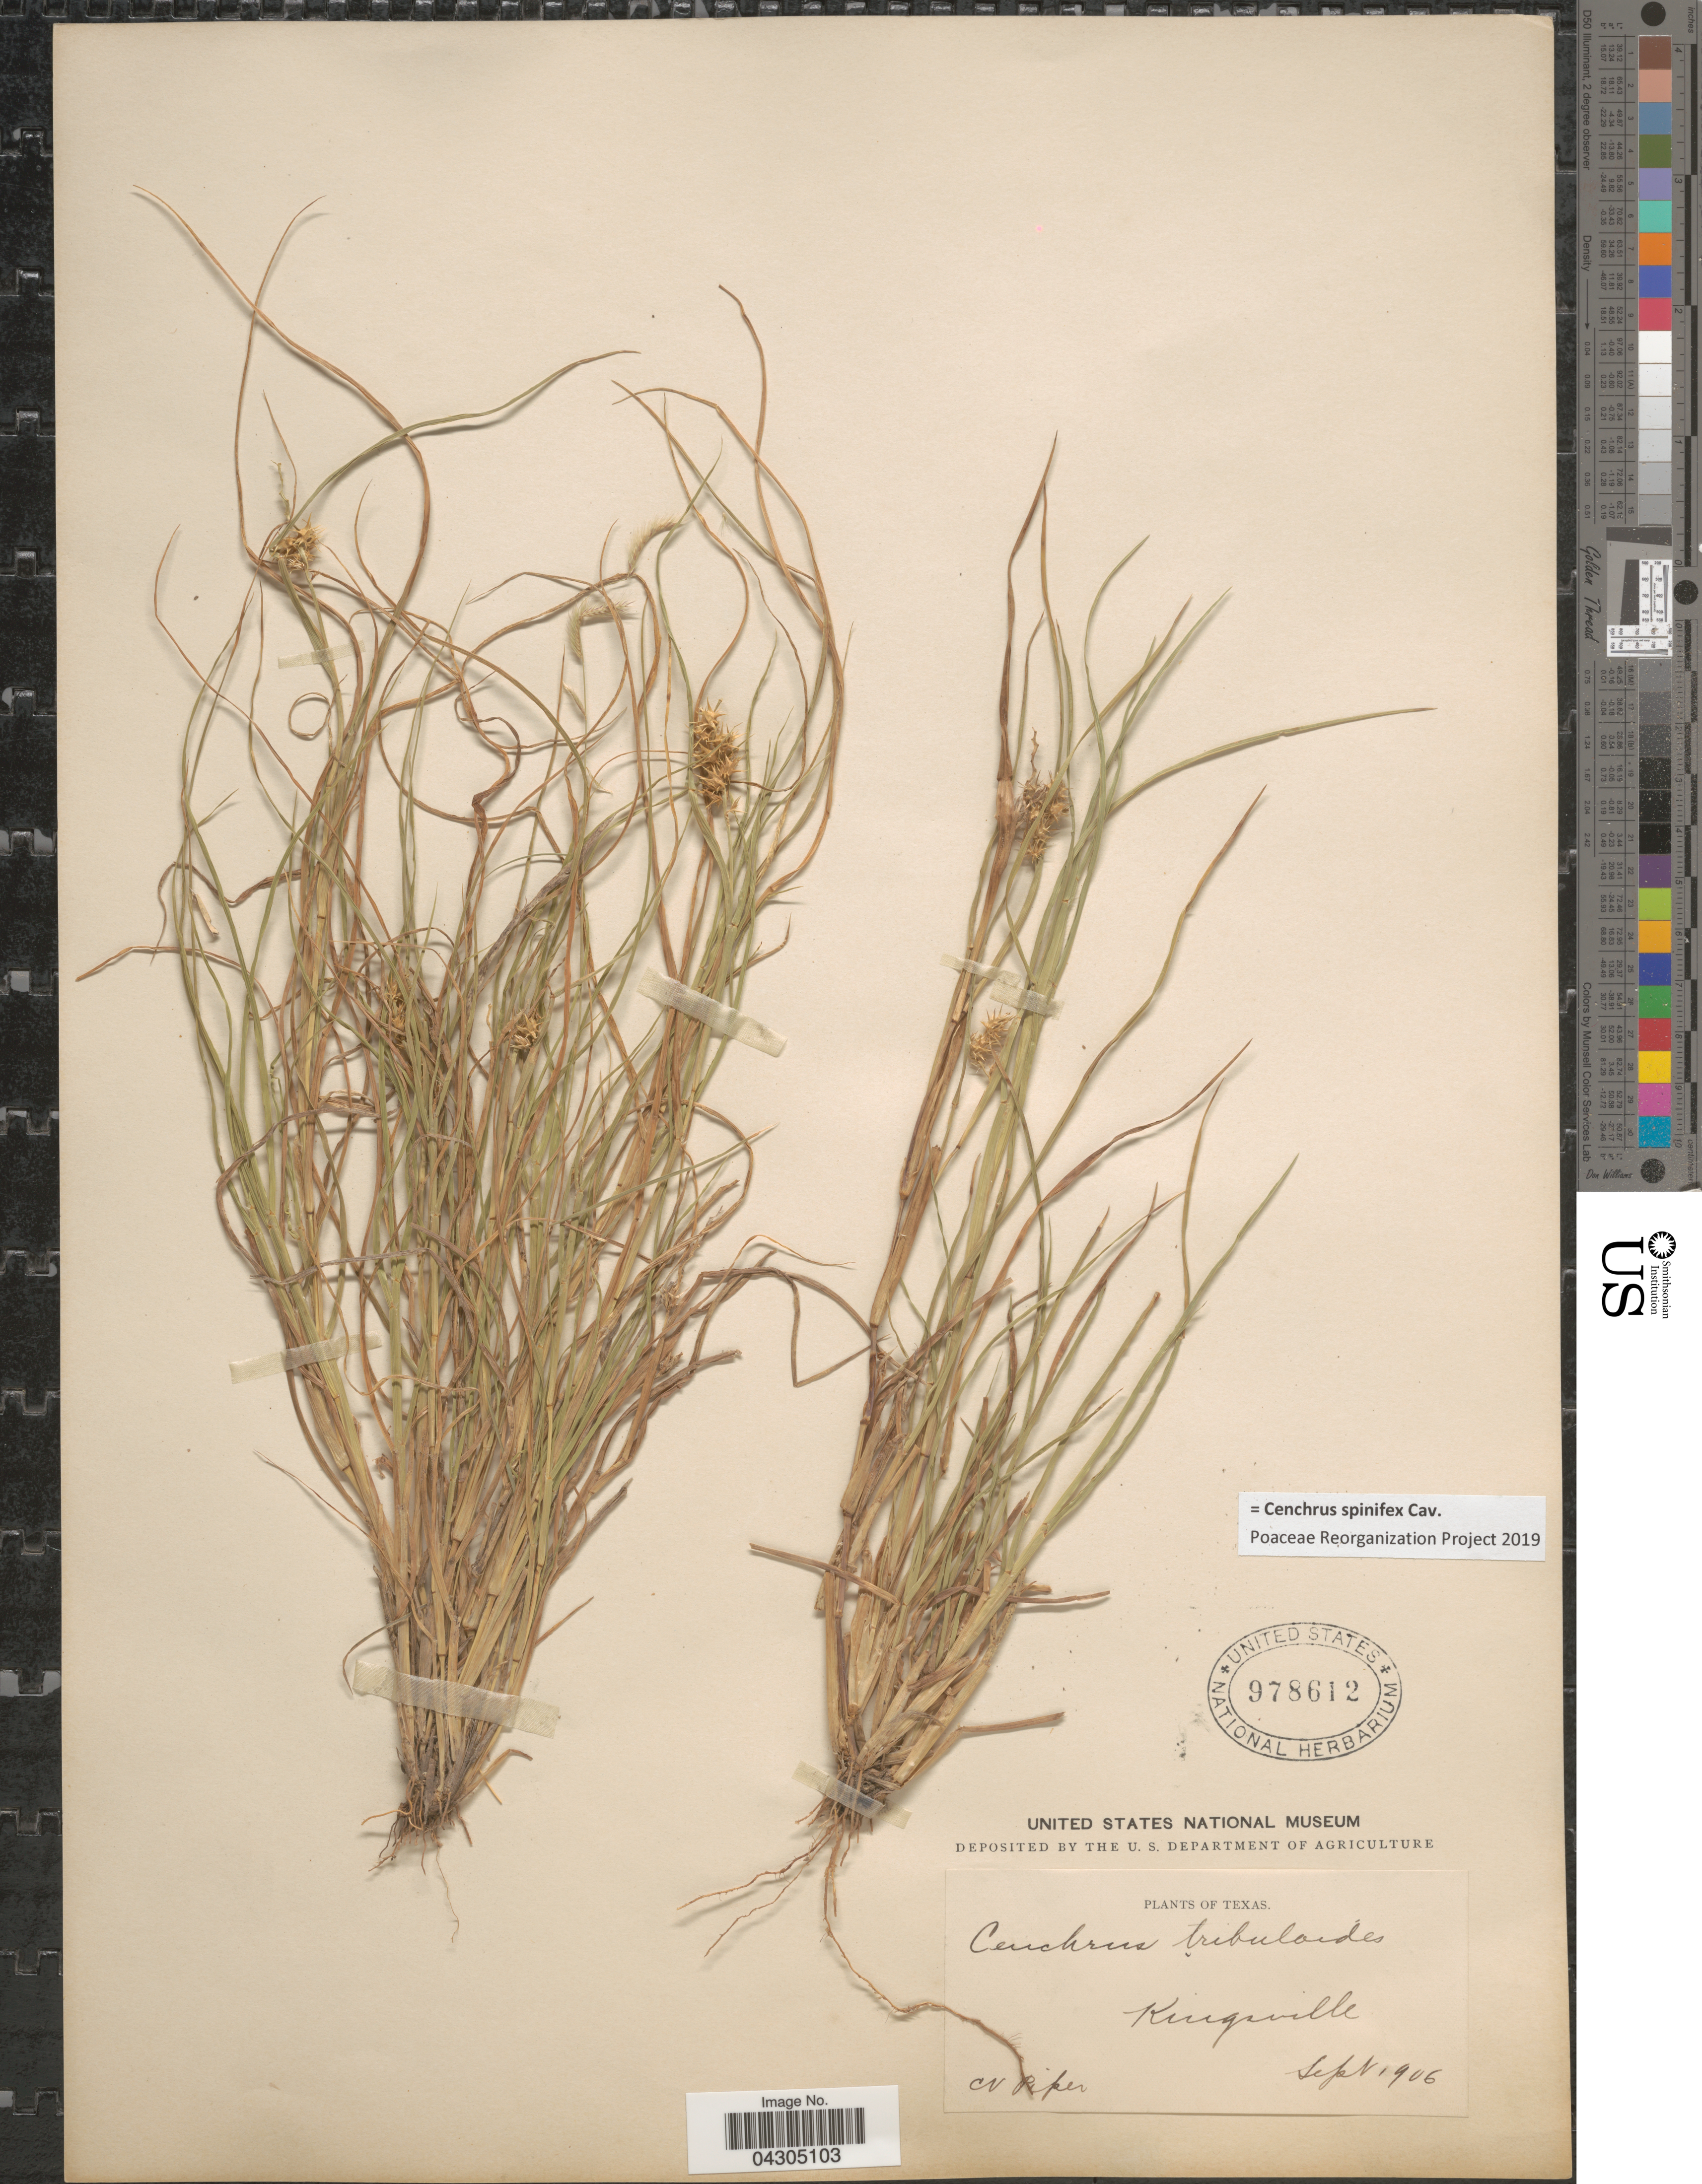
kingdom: Plantae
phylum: Tracheophyta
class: Liliopsida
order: Poales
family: Poaceae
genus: Cenchrus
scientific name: Cenchrus spinifex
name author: Cav.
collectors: C. V. Piper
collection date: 1906-09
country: United States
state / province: Texas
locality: Kingsville.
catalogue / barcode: US 978612